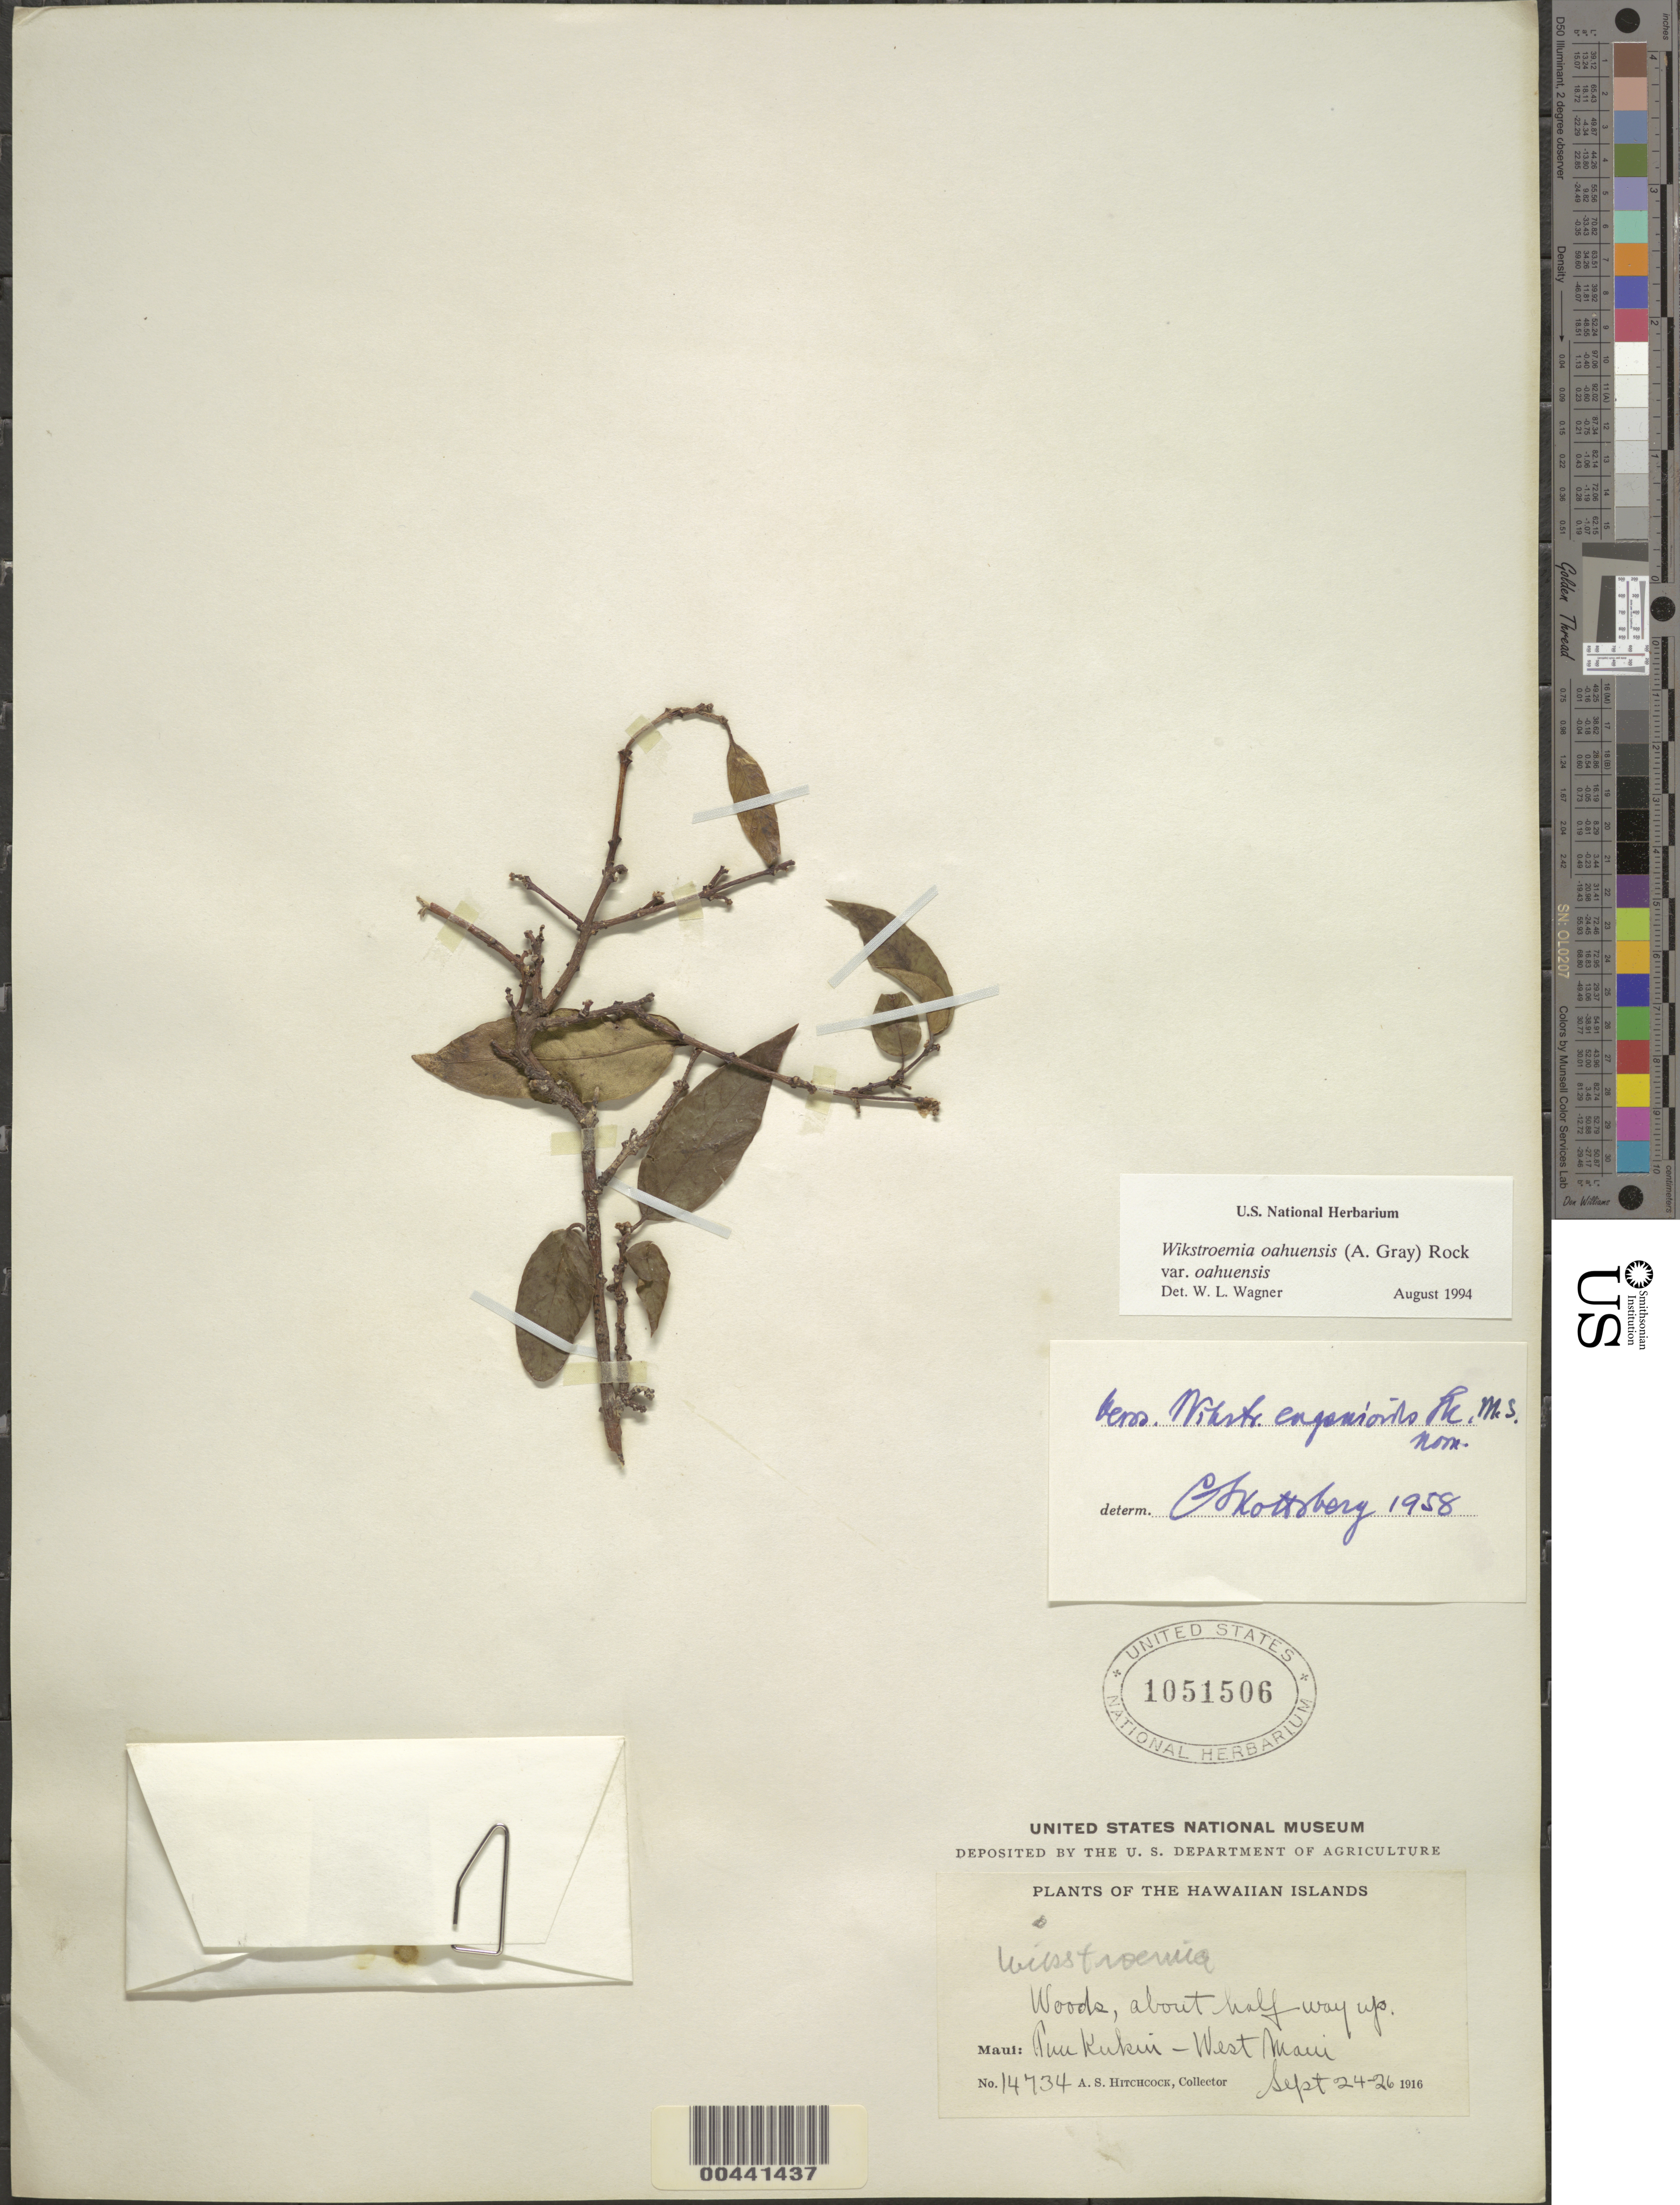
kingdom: Plantae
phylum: Tracheophyta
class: Magnoliopsida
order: Malvales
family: Thymelaeaceae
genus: Wikstroemia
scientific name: Wikstroemia oahuensis var. oahuensis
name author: (A. Gray) Rock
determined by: Wagner, W. L., (BOT), Smithsonian Institution - National Museum of Natural History (UNITED STATES)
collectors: A. S. Hitchcock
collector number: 14734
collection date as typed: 24 Sep 1916 to 26 Sep 1916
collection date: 1916-09-24/1916-09-26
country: United States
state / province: Hawaii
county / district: Maui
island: Maui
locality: Puu Kukui, W Maui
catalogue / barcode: US 1051506